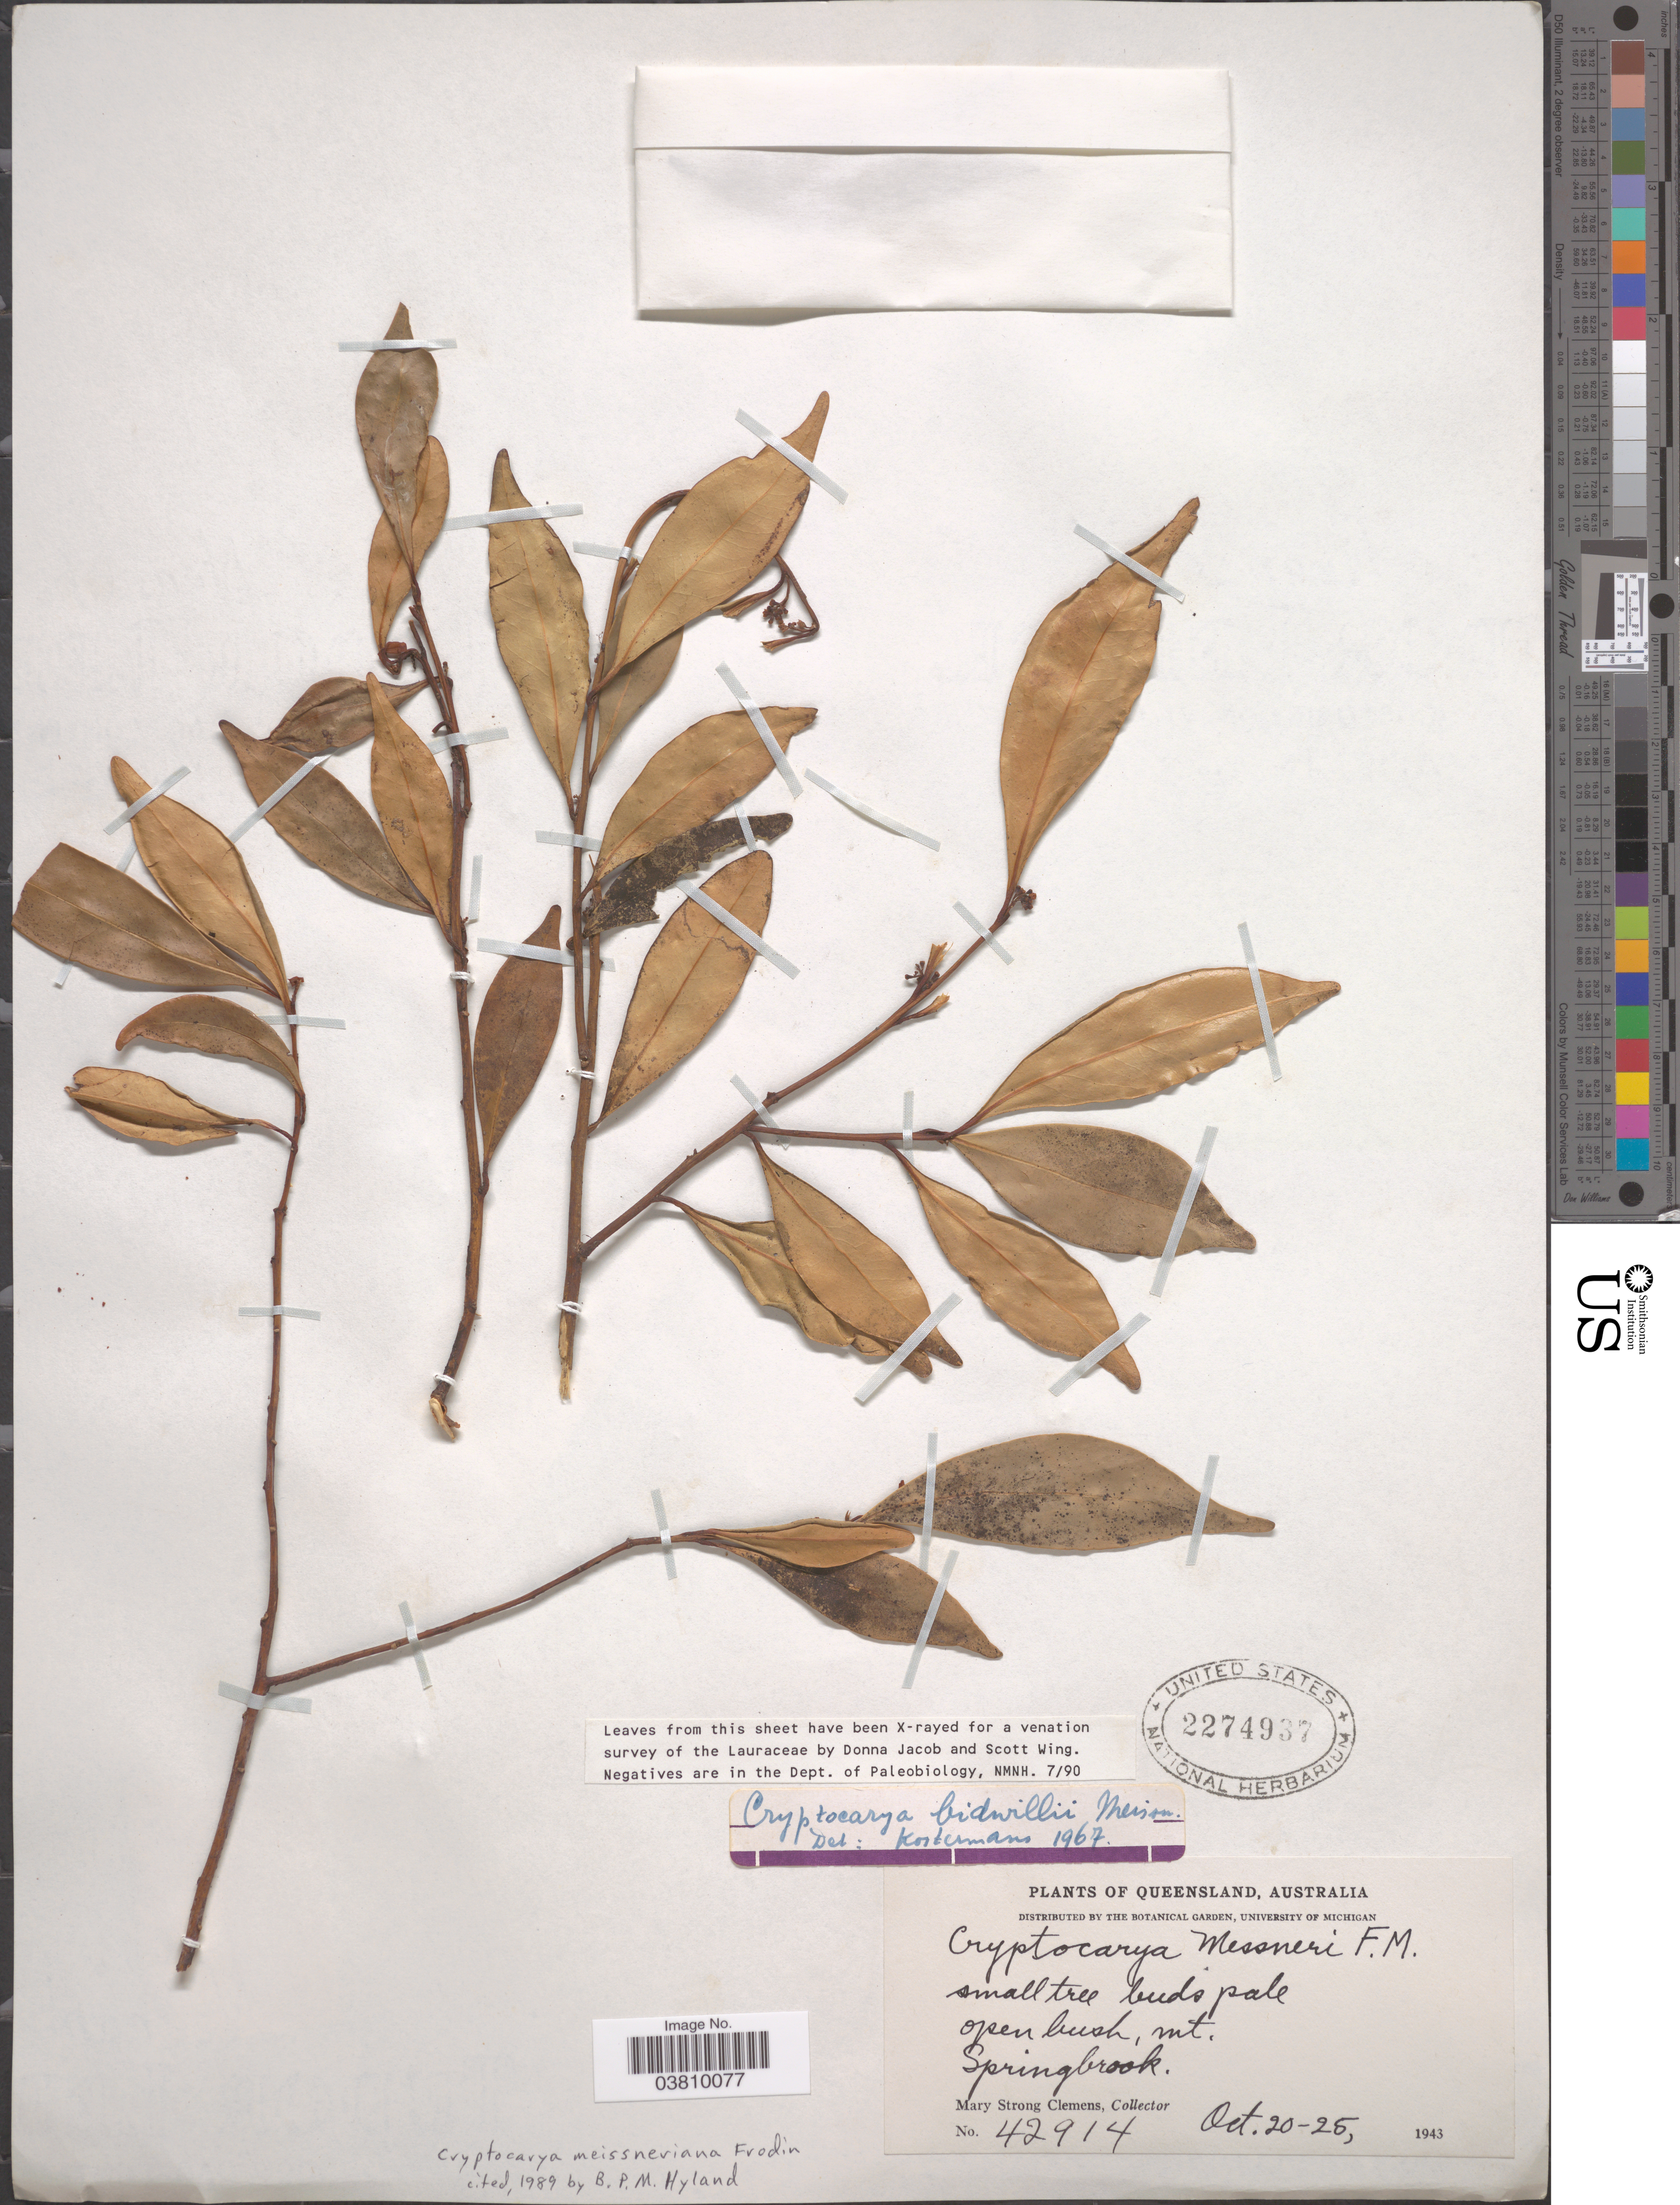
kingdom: Plantae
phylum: Tracheophyta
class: Magnoliopsida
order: Laurales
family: Lauraceae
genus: Cryptocarya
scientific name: Cryptocarya meisneriana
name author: Frodin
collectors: M. S. Clemens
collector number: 42914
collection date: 1943-10-20/1943-10-25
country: Australia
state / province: Queensland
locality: Mt. Springbrook.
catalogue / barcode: US 2274937